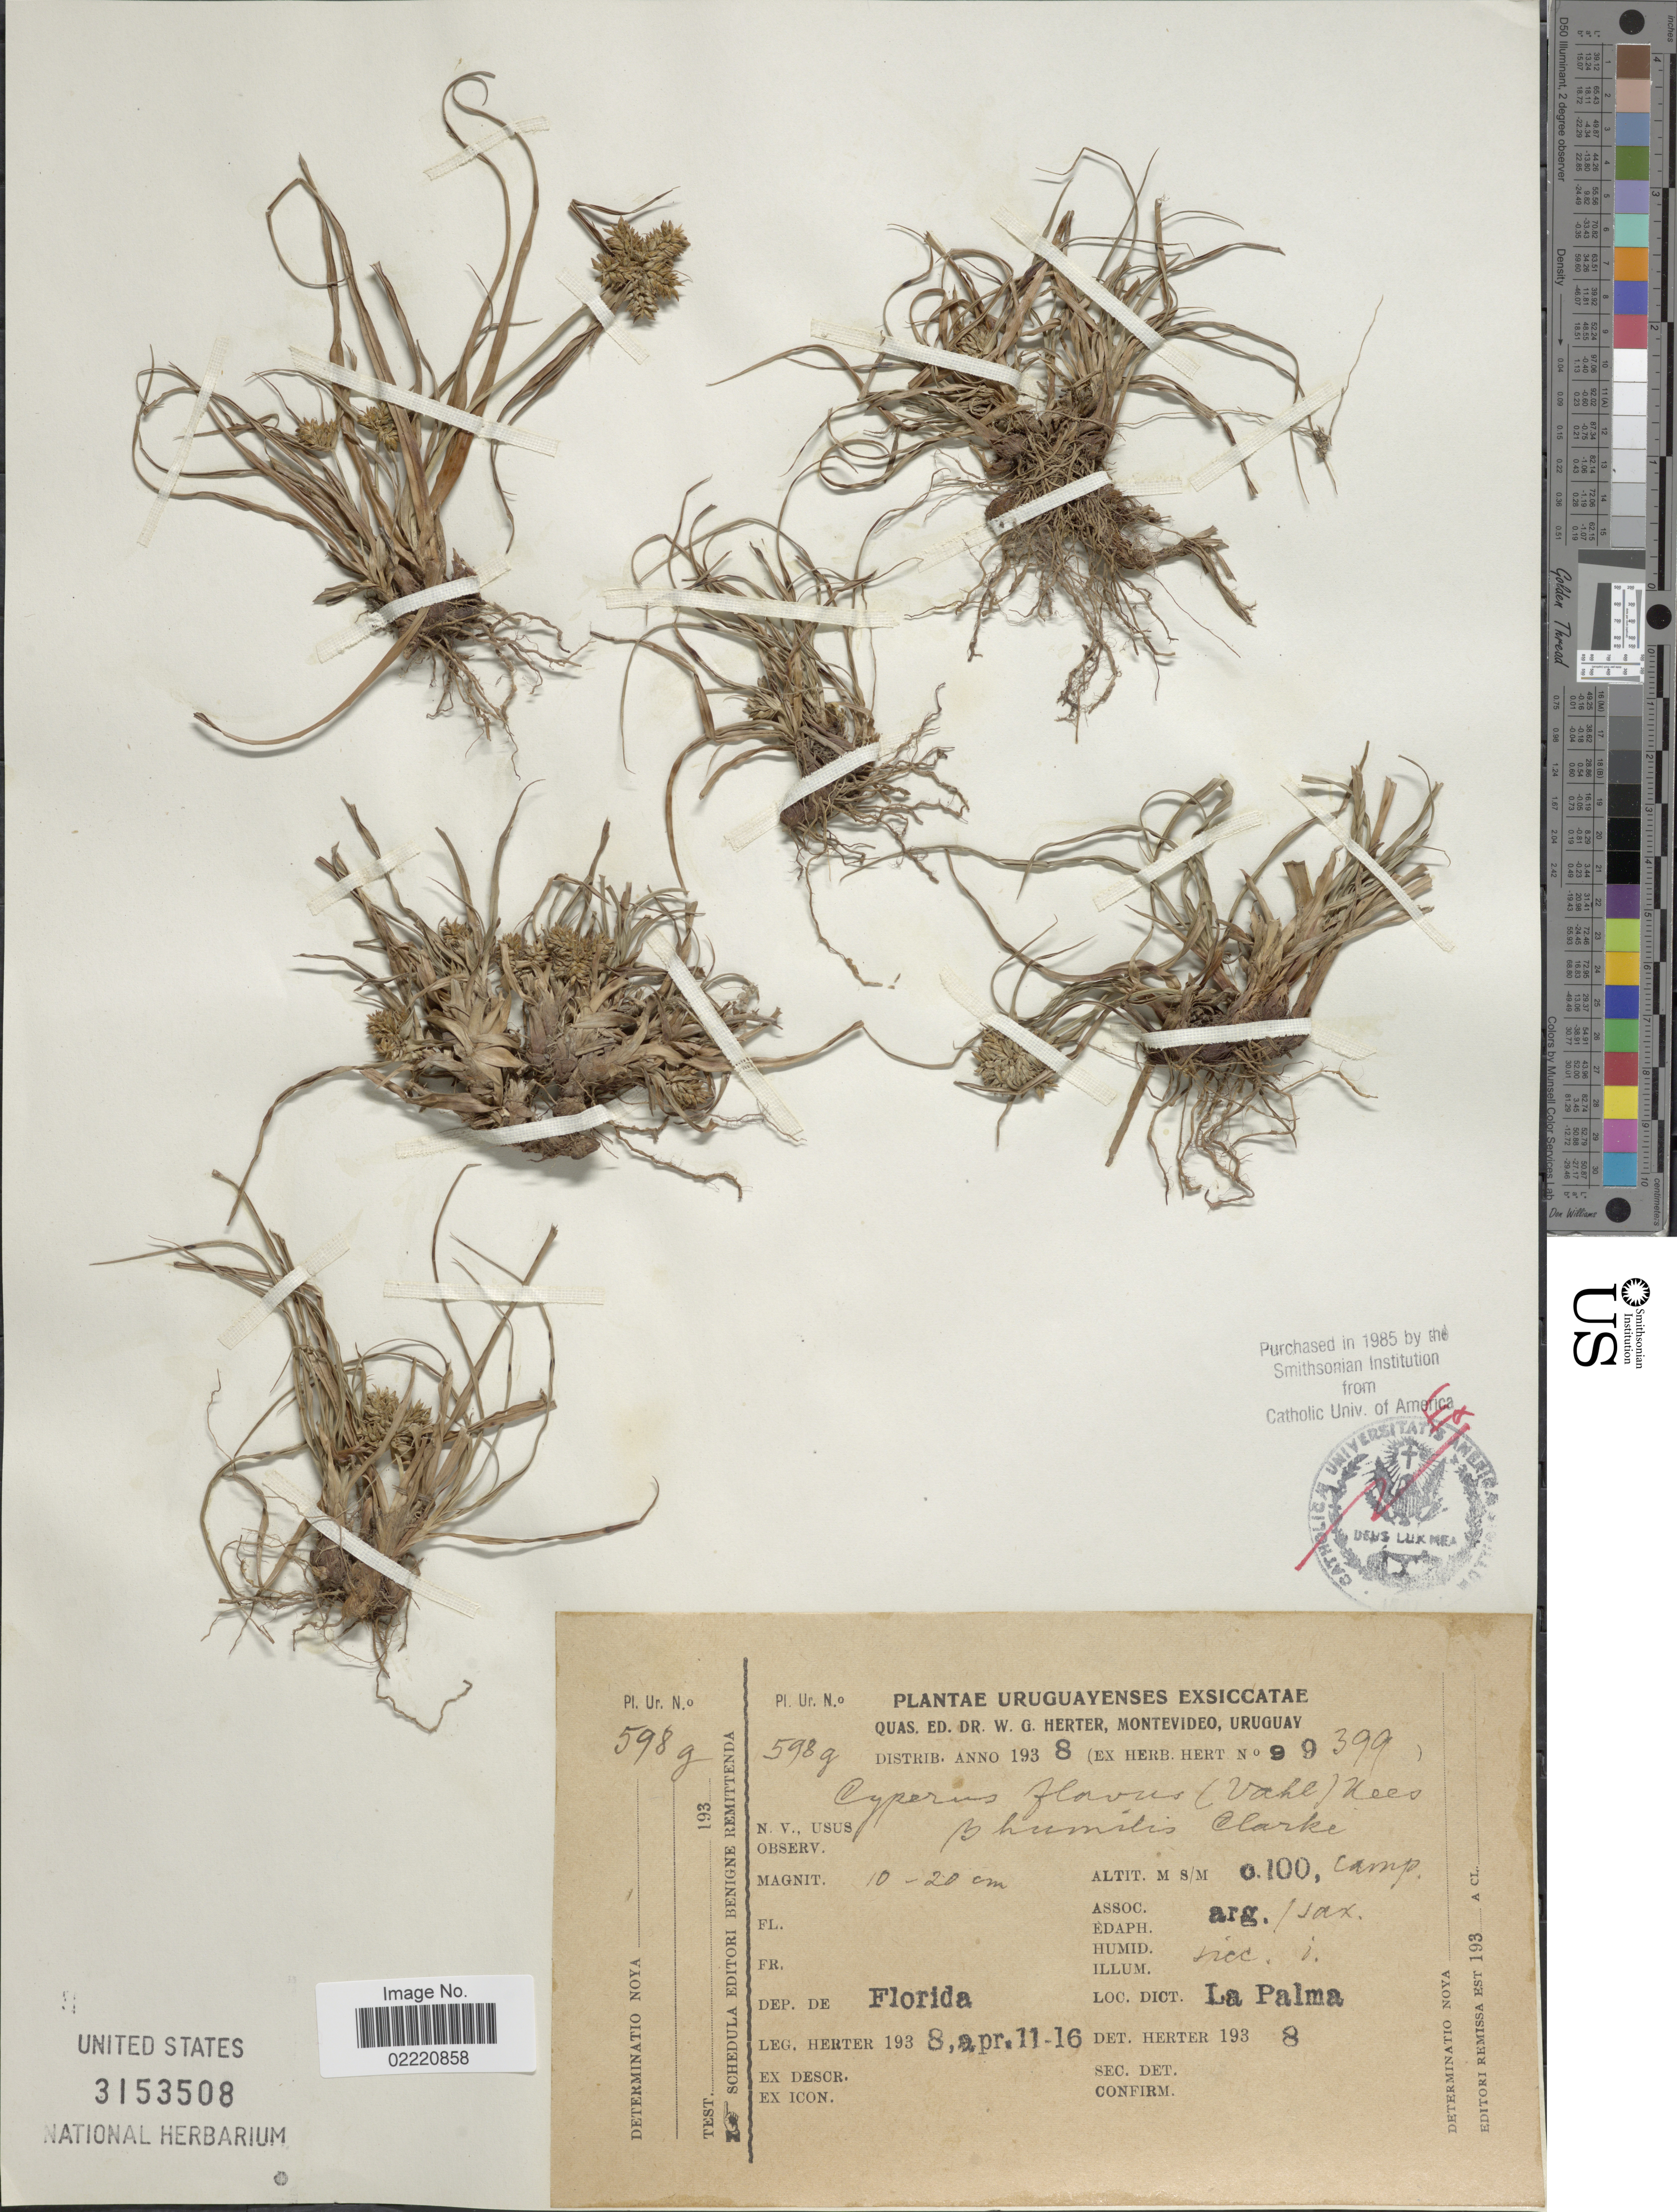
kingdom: Plantae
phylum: Tracheophyta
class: Liliopsida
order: Poales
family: Cyperaceae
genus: Cyperus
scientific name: Cyperus aggregatus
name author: (Willd.) Endl.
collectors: W. G. Herter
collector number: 99399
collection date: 1938-04-11/1938-04-16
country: Uruguay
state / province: Florida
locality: Uruguayenses, Dict. La Palma.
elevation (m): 100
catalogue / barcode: US 3153508